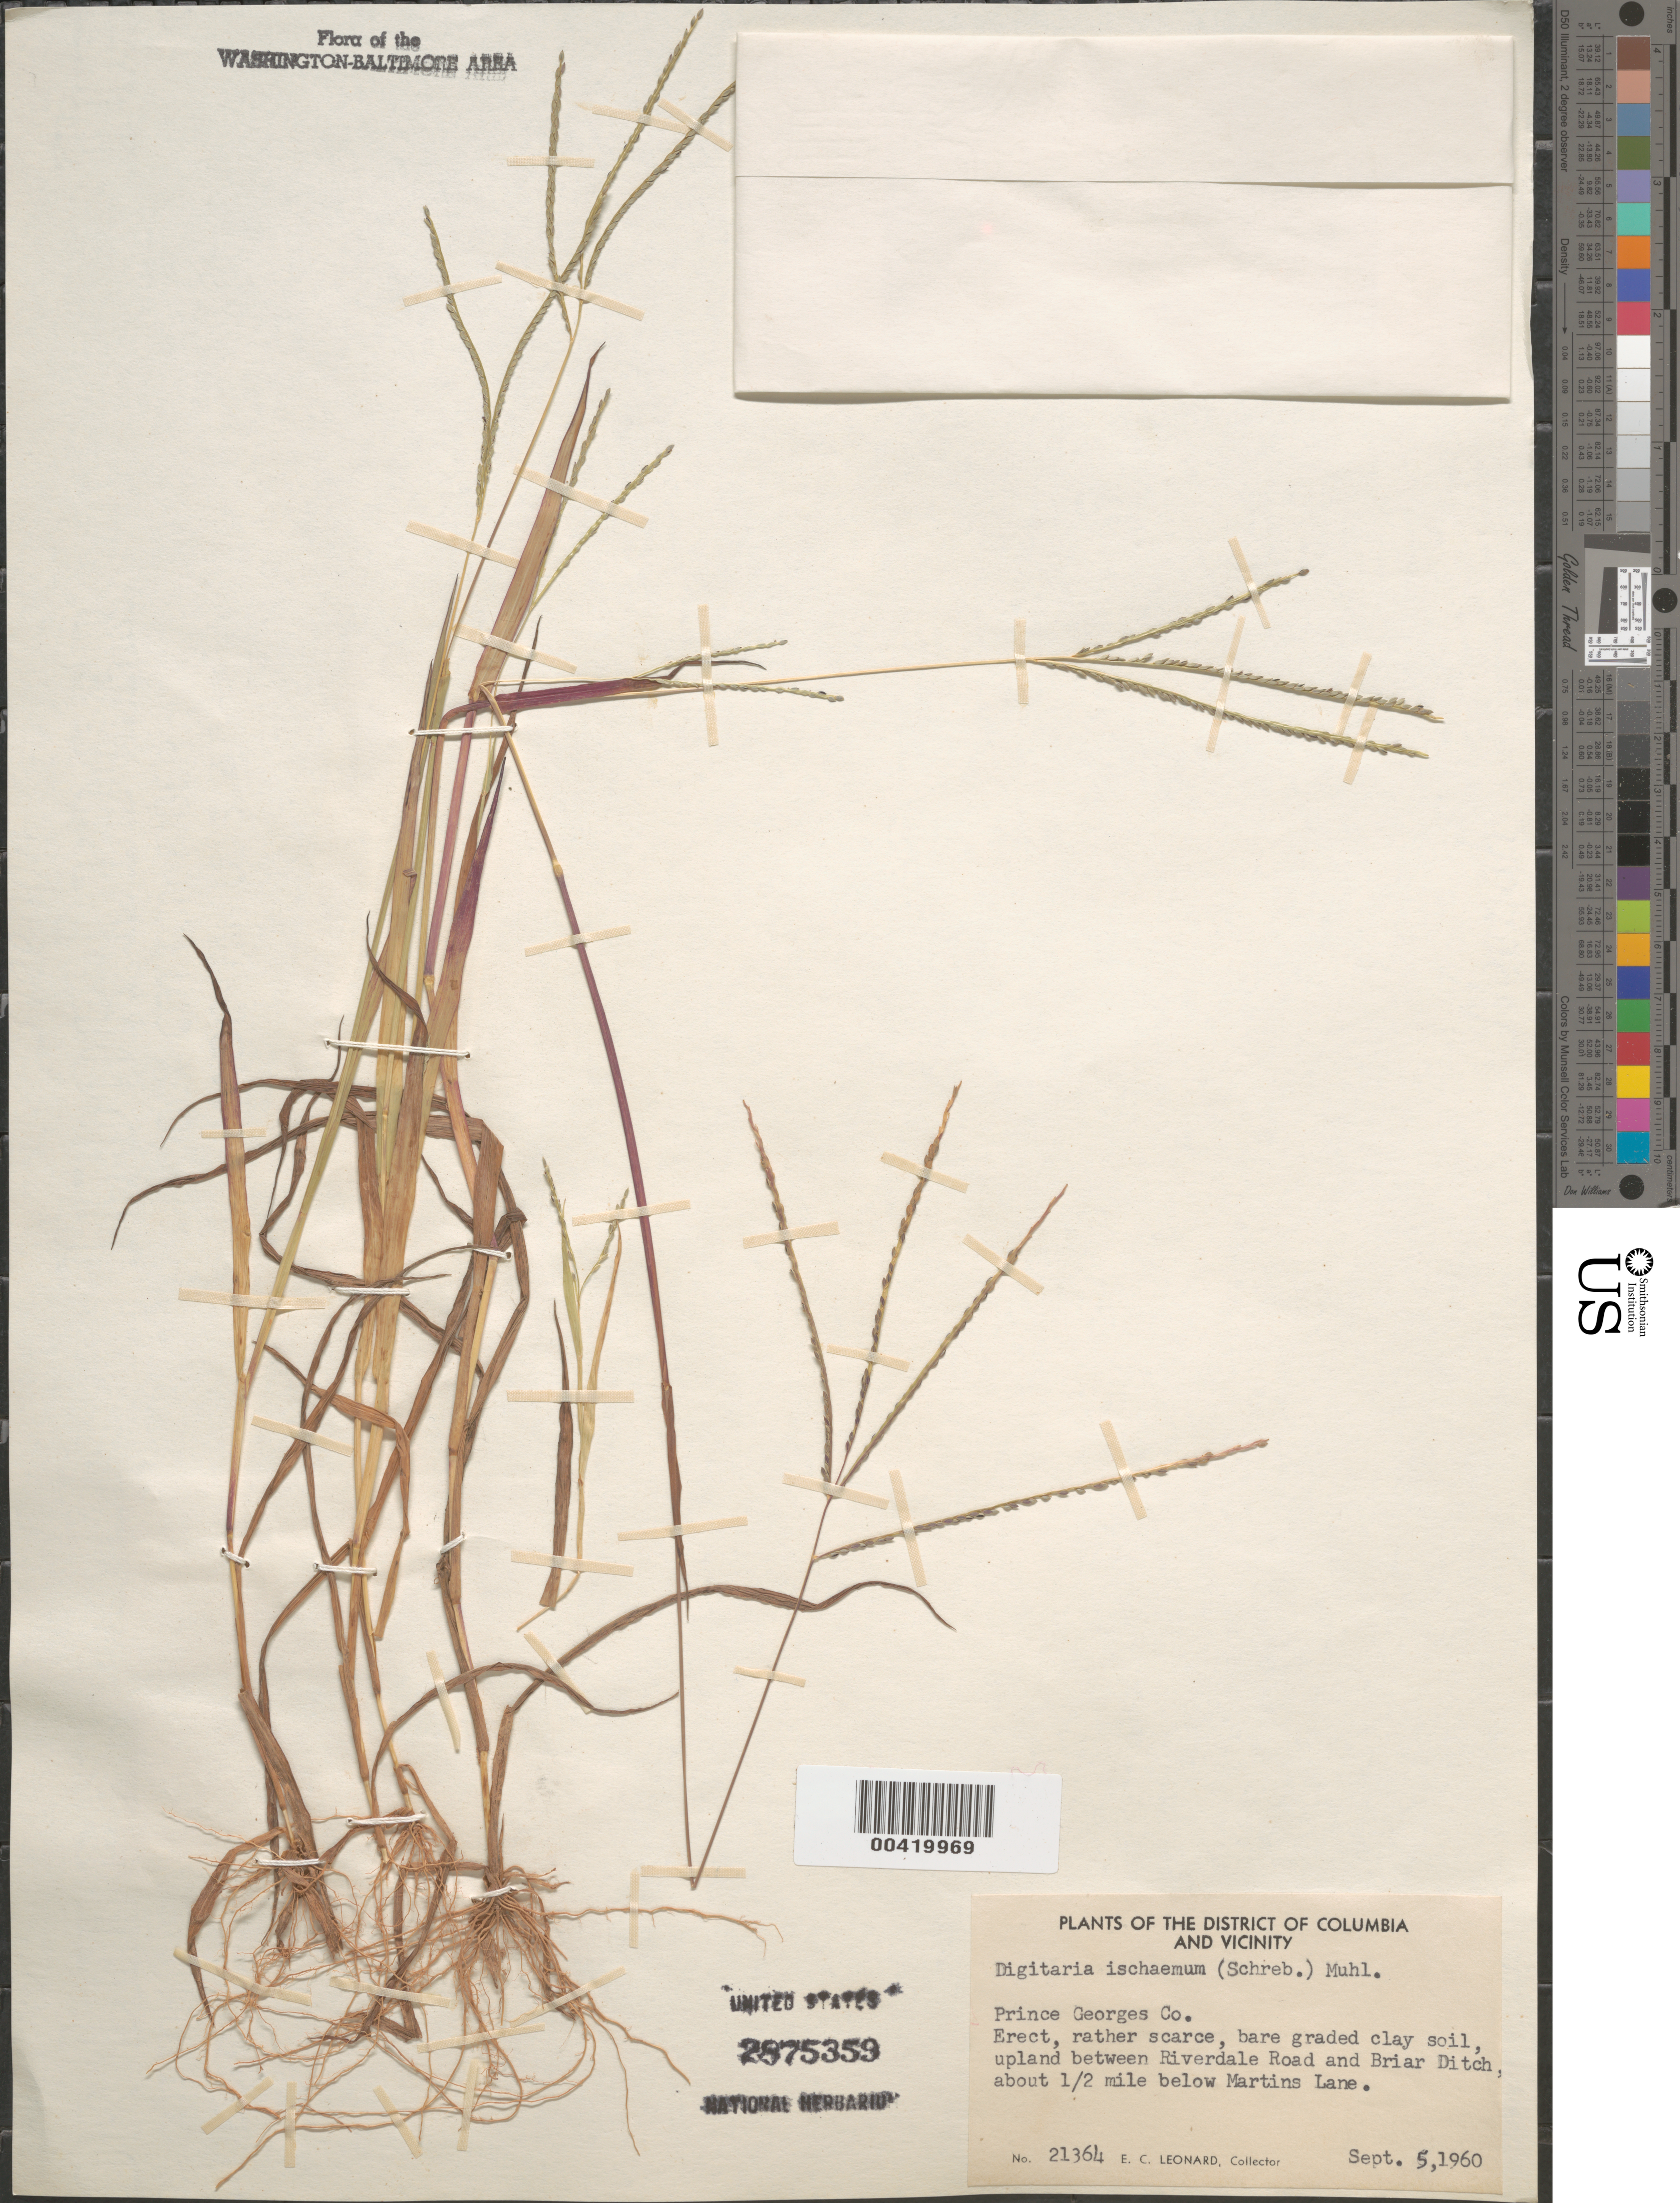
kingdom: Plantae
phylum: Tracheophyta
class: Liliopsida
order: Poales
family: Poaceae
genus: Digitaria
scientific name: Digitaria ischaemum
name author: (Schreber) Schreber ex Muhl.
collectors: E. C. Leonard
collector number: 21364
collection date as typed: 05 Sep 1960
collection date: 1960-09-05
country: United States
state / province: Maryland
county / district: Prince George's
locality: Between Riverdale Road and Briar Ditch, below Martins Lane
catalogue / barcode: US 2875359